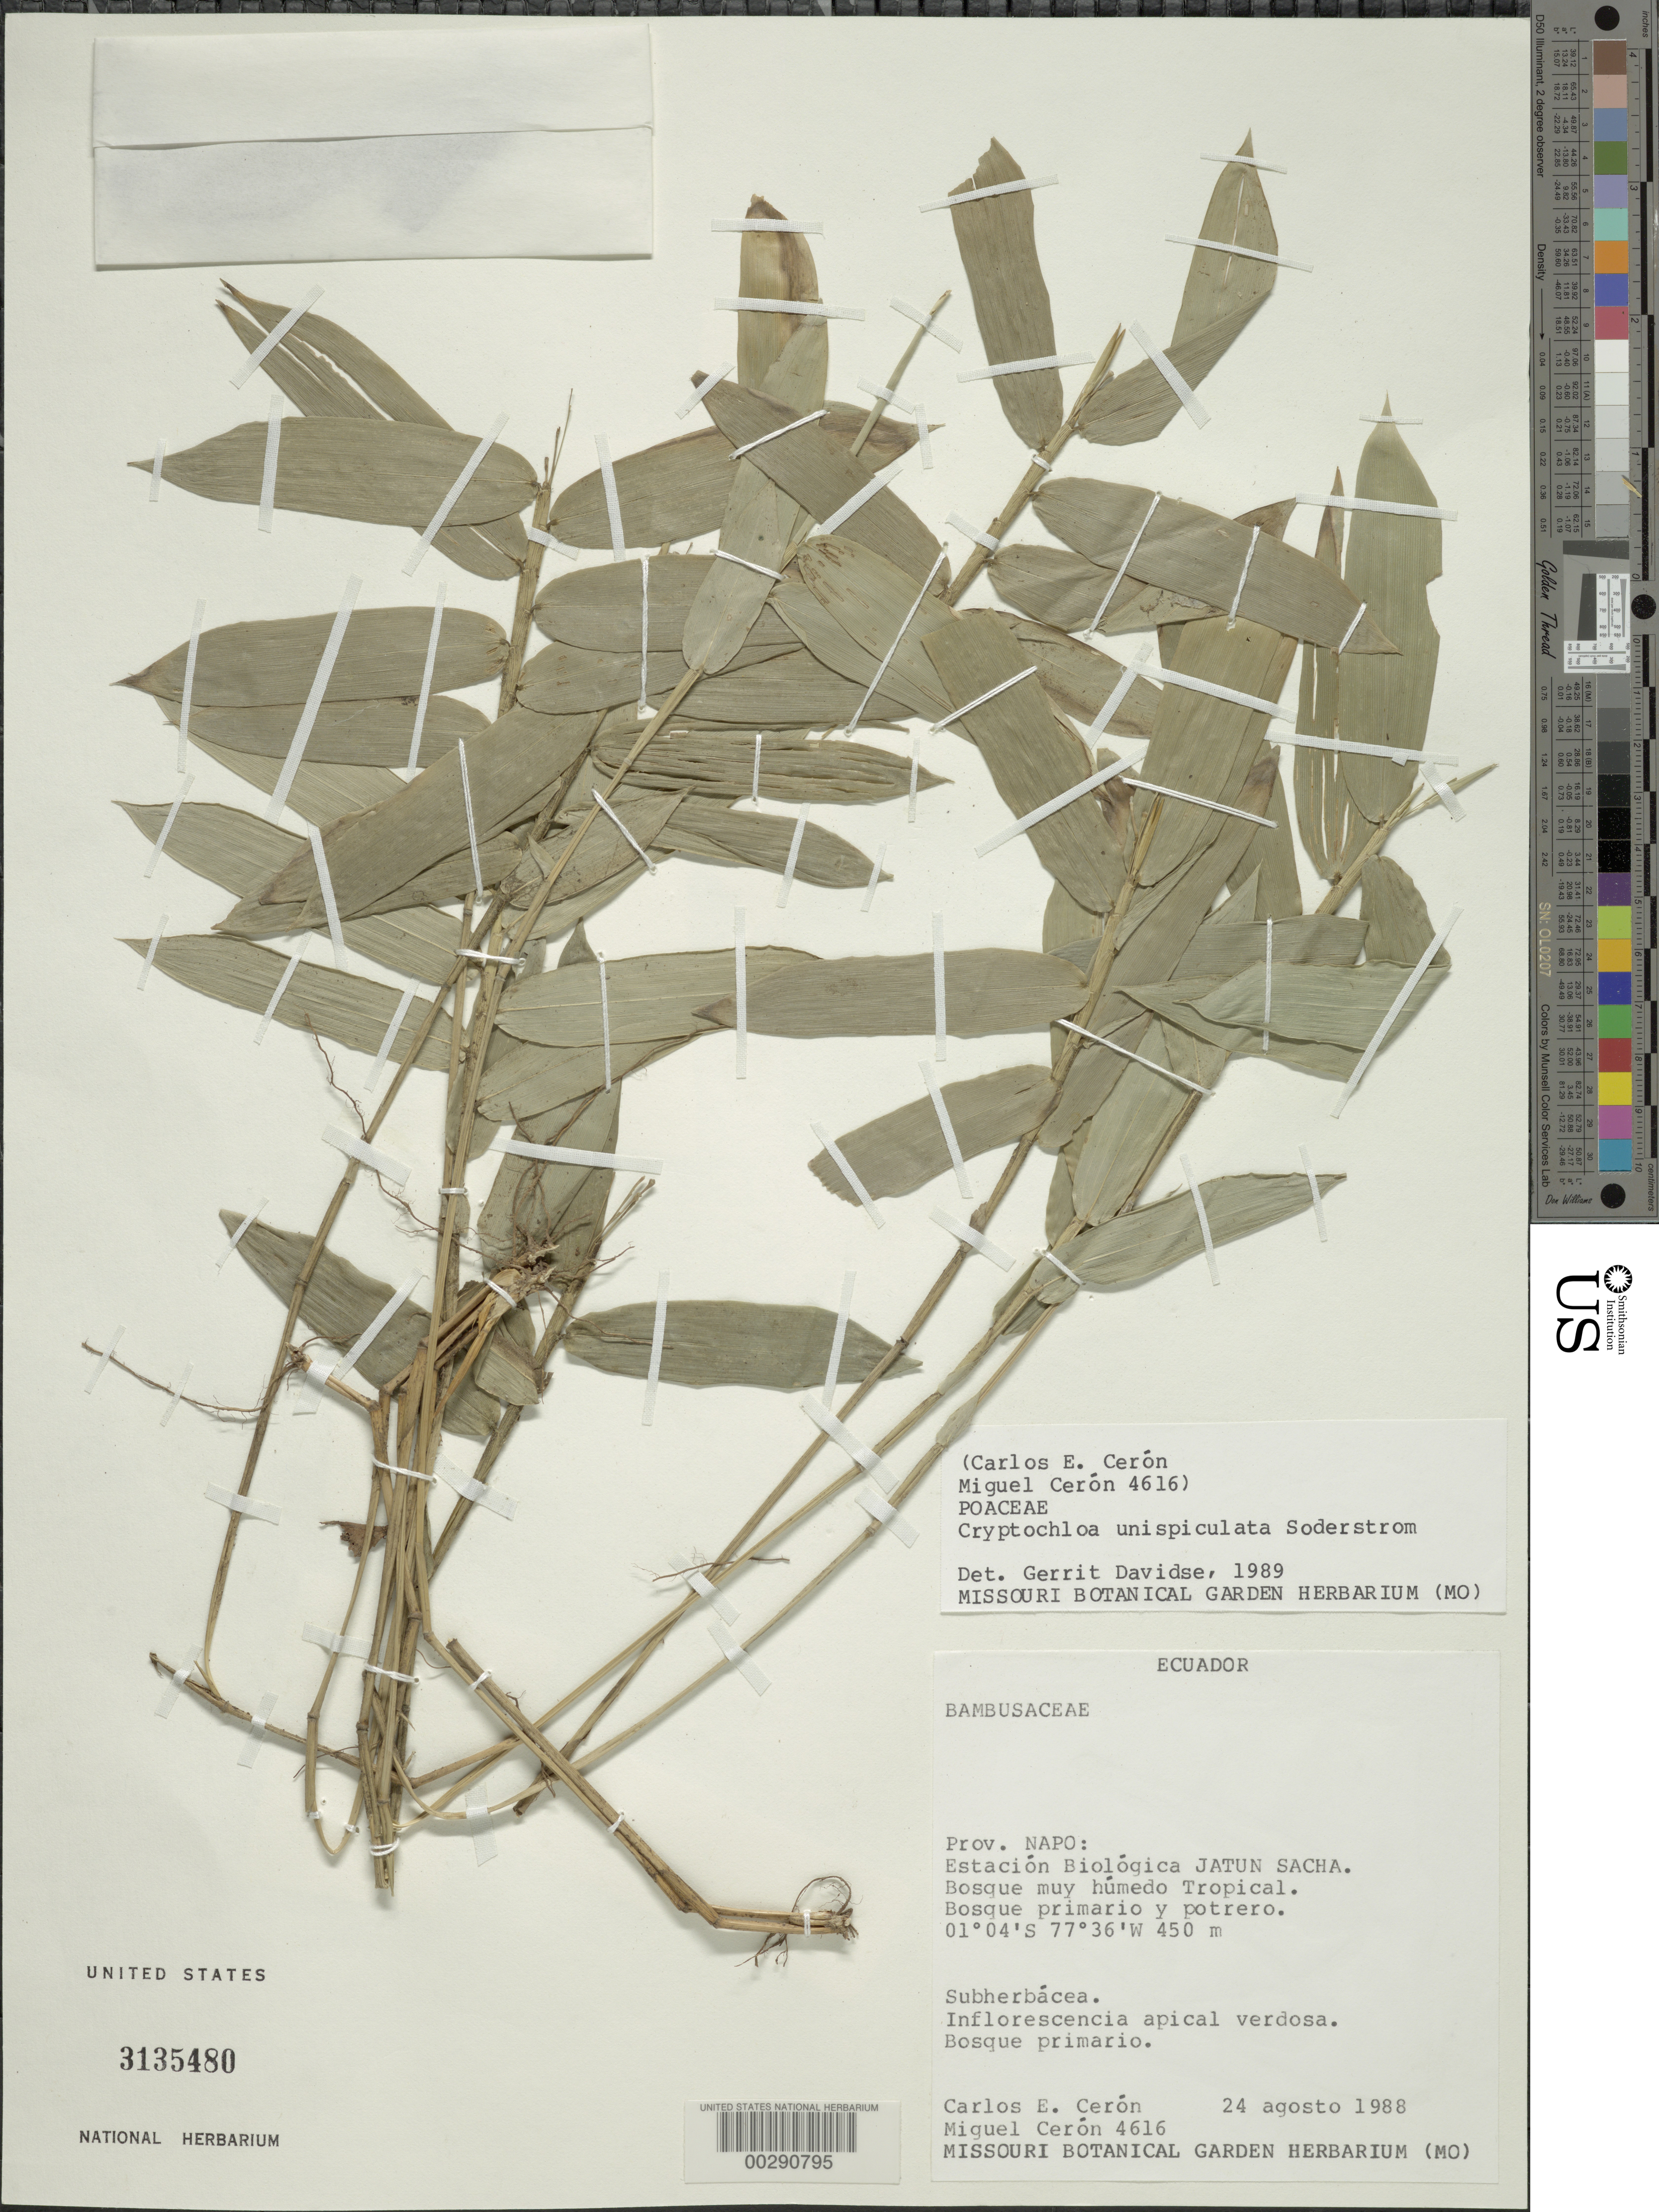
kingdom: Plantae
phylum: Tracheophyta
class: Liliopsida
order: Poales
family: Poaceae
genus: Cryptochloa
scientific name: Cryptochloa unispiculata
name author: Soderstr.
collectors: C. E. Cerón M. & M. Ceron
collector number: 4616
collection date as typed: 24 Aug 1988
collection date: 1988-08-24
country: Ecuador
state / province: Napo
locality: Estacion biologica jatun sacha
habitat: Primary moist tropical forest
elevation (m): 450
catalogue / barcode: US 3135480